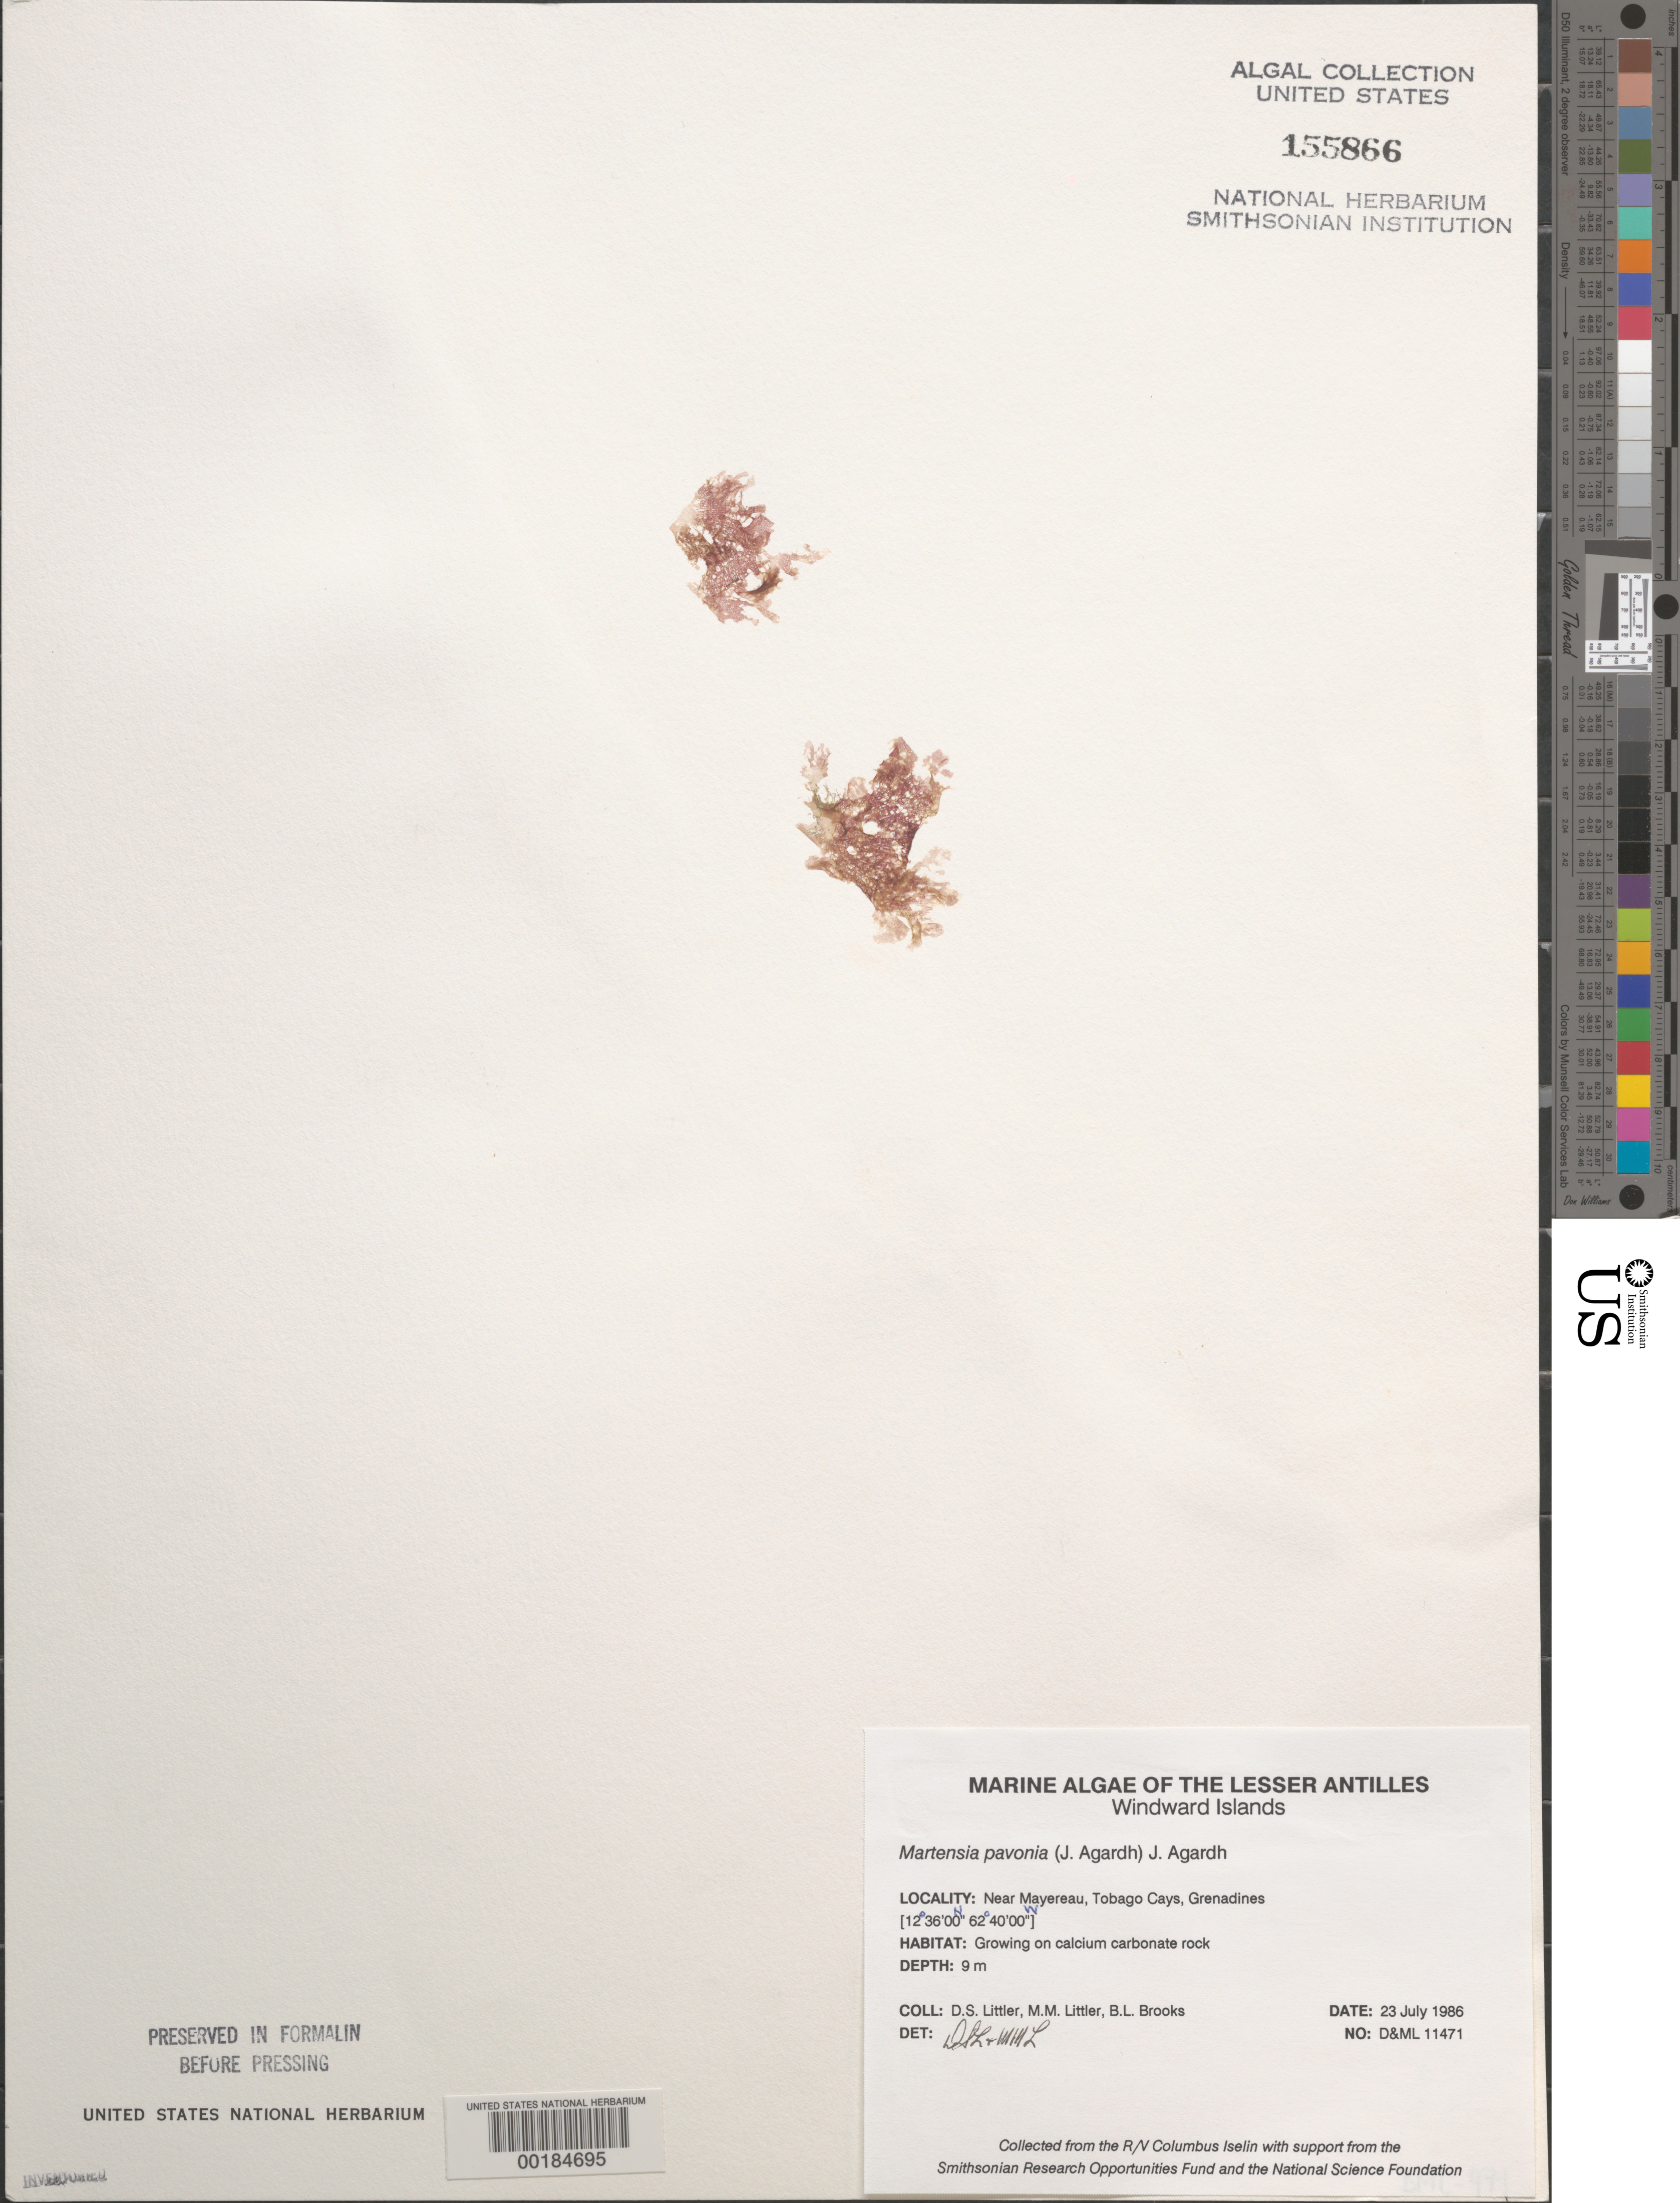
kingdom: Plantae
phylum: Rhodophyta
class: Florideophyceae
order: Ceramiales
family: Delesseriaceae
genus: Martensia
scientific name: Martensia pavonia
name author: (J. Agardh) J. Agardh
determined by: Littler, D. S.; Littler, M. M.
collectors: D. S. Littler, M. M. Littler & B. Brooks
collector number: D&ML 11471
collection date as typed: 23 Jul 1986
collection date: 1986-07-23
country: St. Vincent - Grenadines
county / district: Grenadines Parish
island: Mayreau [Mayereau]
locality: Near Mayreau (Mayereau)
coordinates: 12 36' 00" N, 62 40' 00" W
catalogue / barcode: US 155866